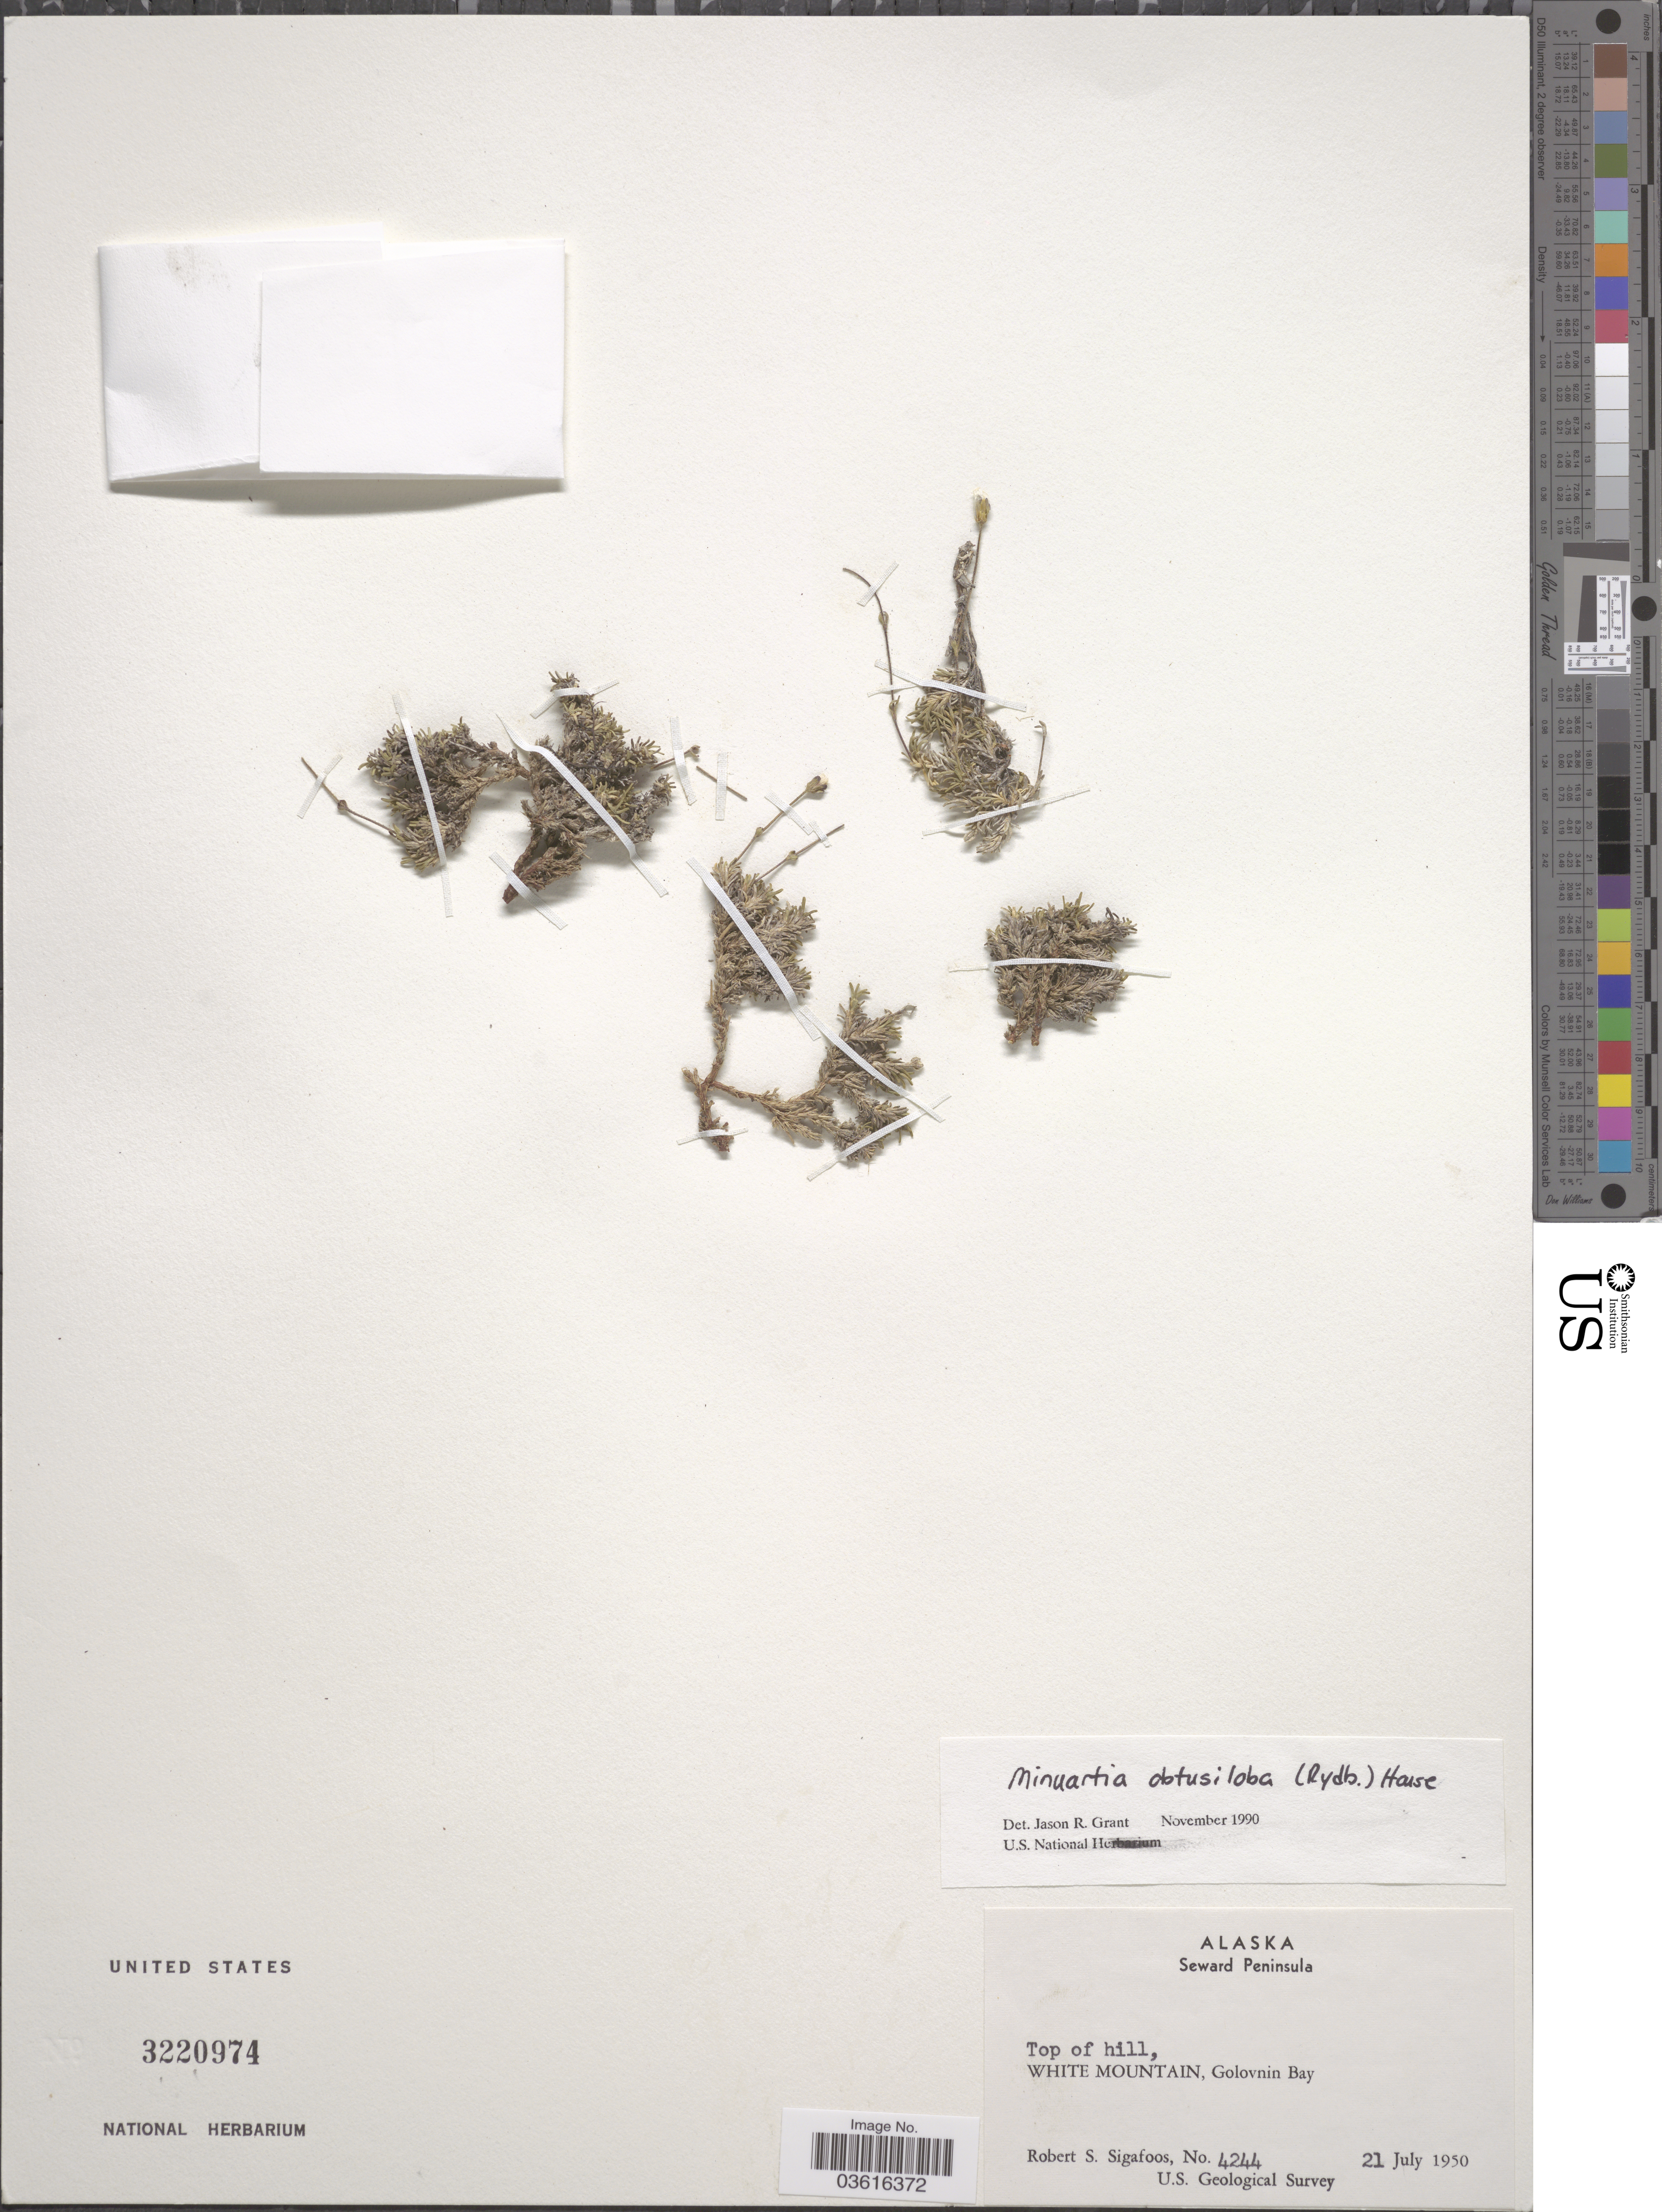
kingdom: Plantae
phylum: Tracheophyta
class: Magnoliopsida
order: Caryophyllales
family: Caryophyllaceae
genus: Cherleria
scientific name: Cherleria arctica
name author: (Steven ex Ser.) A.J. Moore & Dillenb.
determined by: Strong, M. T., (US), Smithsonian Institution - National Museum of Natural History (UNITED STATES)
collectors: R. Sigafoos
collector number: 4244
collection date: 1950-07-21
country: United States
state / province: Alaska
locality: Seward Peninsula. Top of hill, White Mountain, Golovnin Bay.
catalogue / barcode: US 3220974